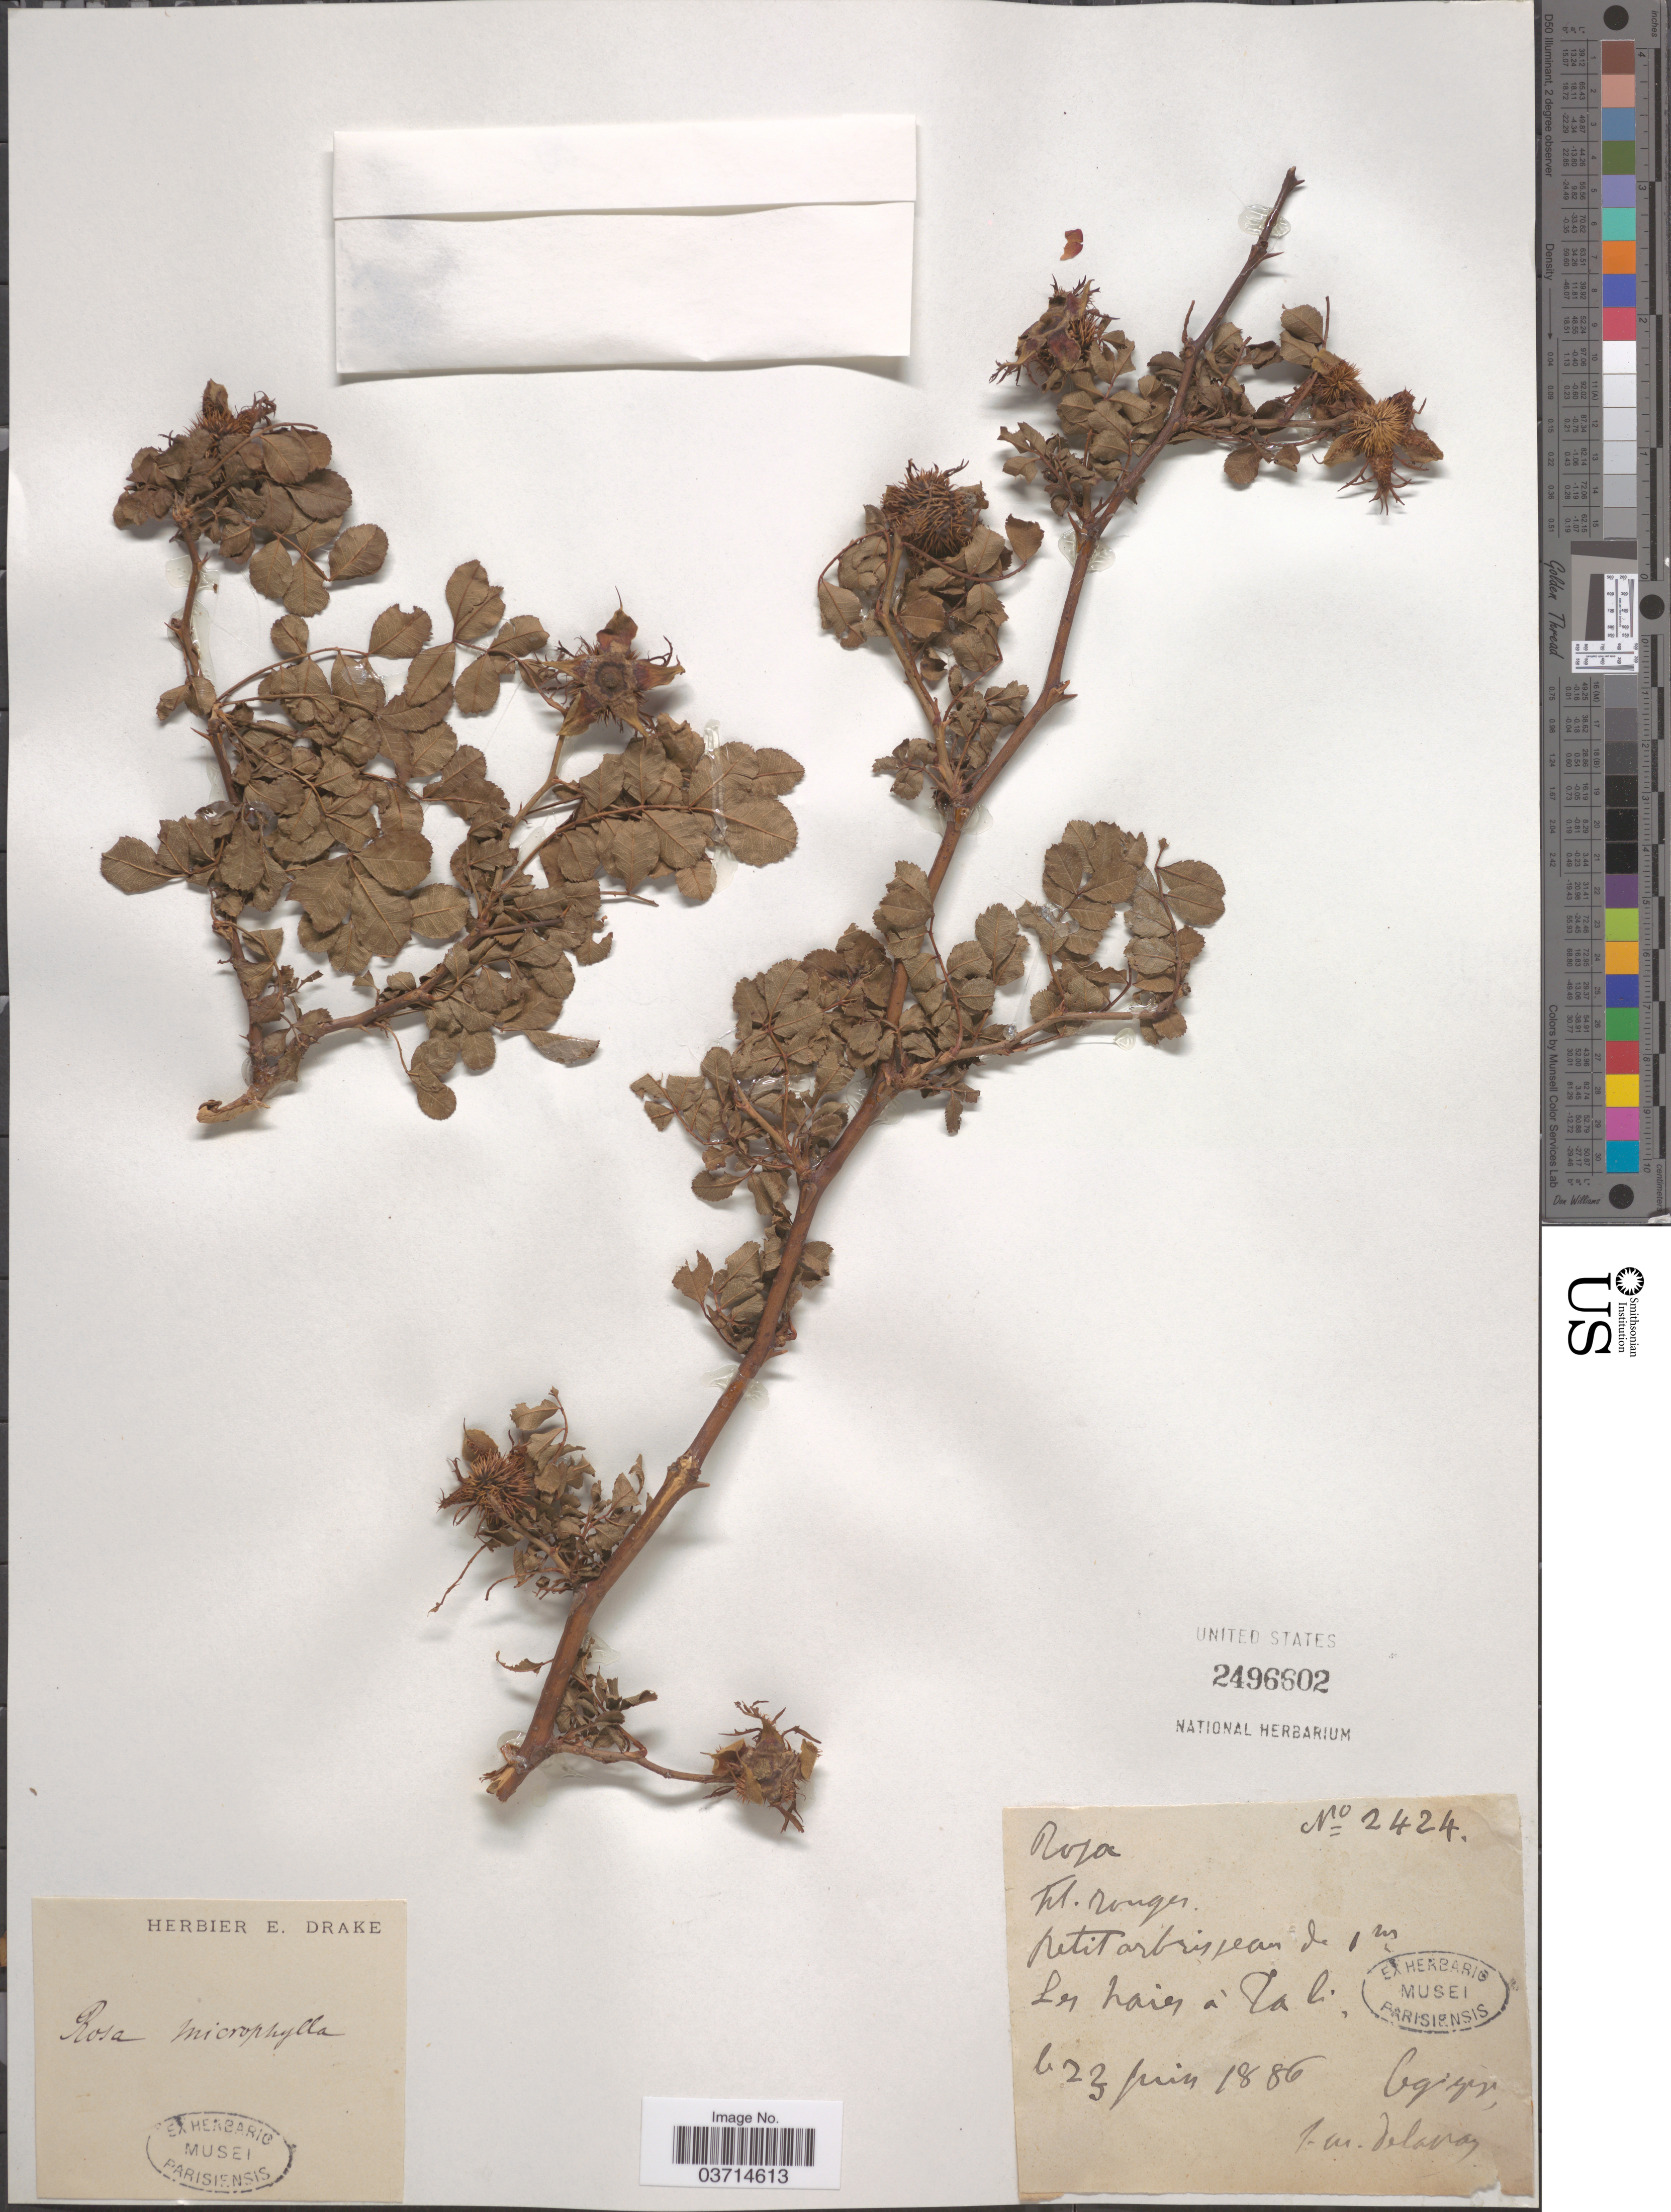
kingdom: Plantae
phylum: Tracheophyta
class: Magnoliopsida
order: Rosales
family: Rosaceae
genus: Rosa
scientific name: Rosa roxburghii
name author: Tratt.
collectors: J. Delavay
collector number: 2424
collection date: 1886-06-23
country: China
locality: Les haies à Ta li. [interpreted]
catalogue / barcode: US 2496602